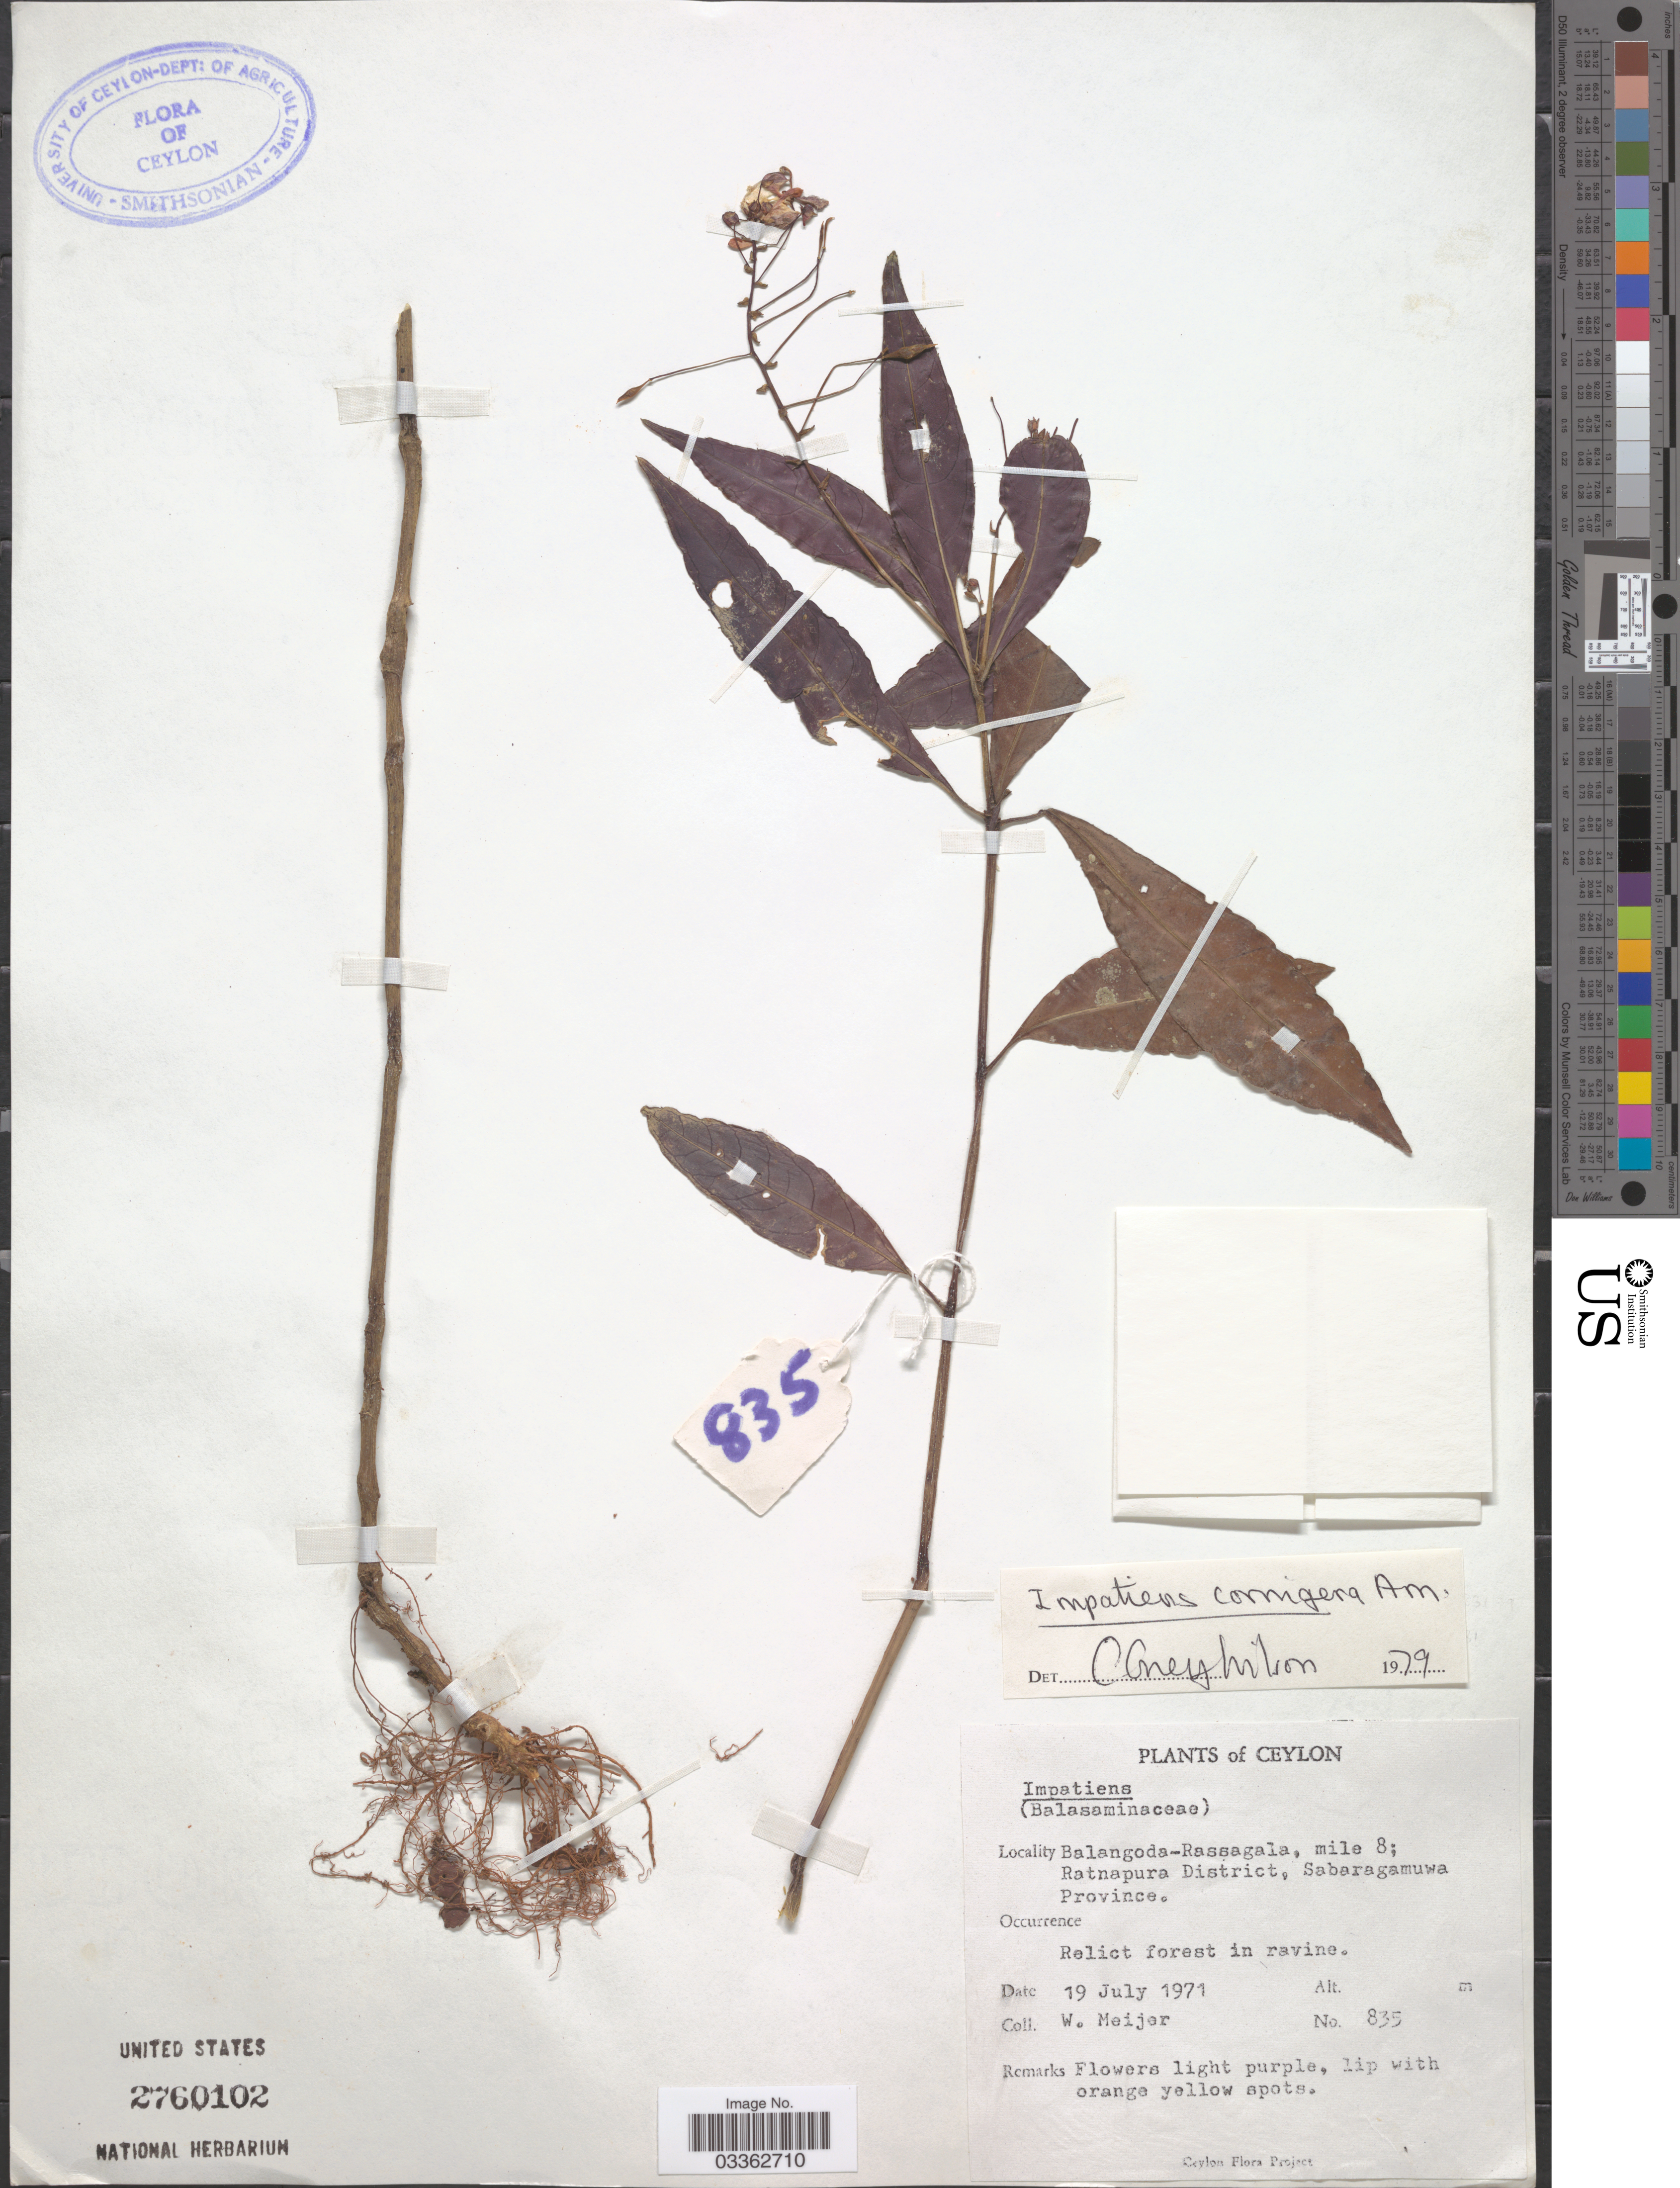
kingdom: Plantae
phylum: Tracheophyta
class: Magnoliopsida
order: Ericales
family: Balsaminaceae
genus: Impatiens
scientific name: Impatiens cornigera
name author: Arn.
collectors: W. Meijer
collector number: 835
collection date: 1971-07-19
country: Sri Lanka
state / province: Sabaragamuwa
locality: Ceylon. Balangoda-Rassagala, mile 8; Ratnapura District.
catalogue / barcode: US 2760102